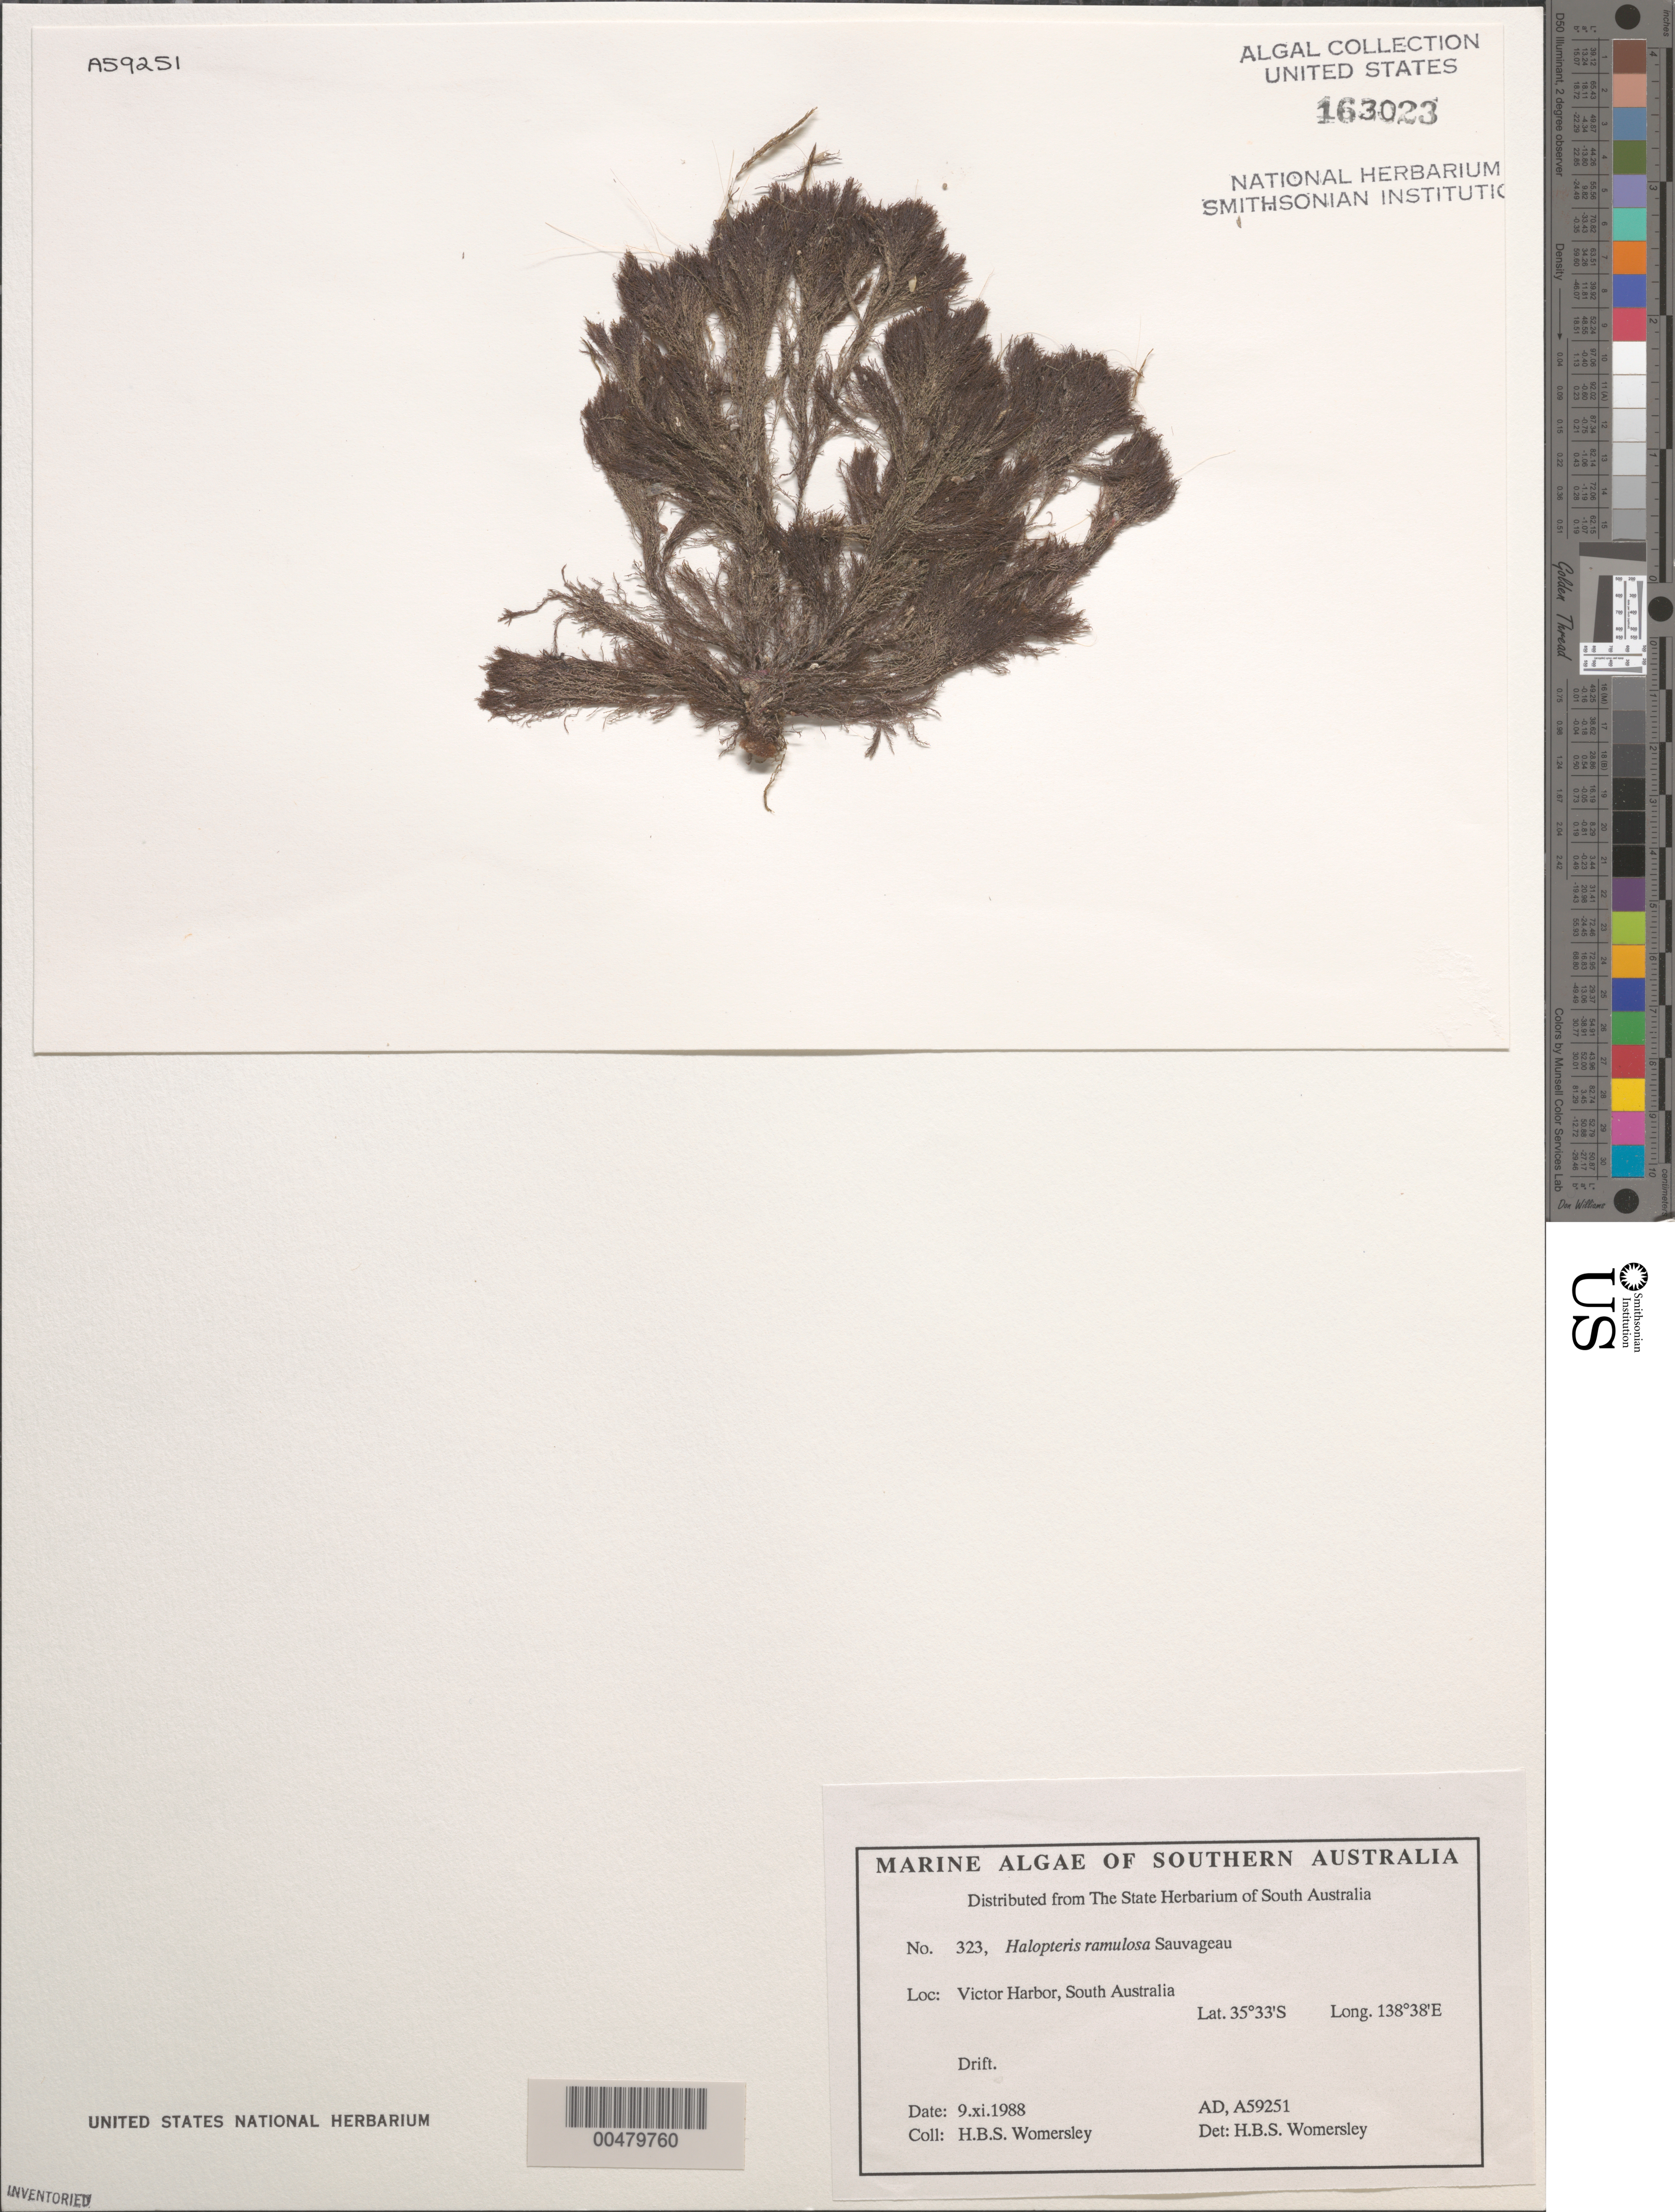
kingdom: Chromista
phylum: Ochrophyta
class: Phaeophyceae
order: Sphacelariales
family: Stypocaulaceae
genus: Halopteris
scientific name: Halopteris ramulosa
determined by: Womersley, H. B. S.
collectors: H. B. S. Womersley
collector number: Ad A59251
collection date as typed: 09 Sep 1988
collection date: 1988-09-09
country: Australia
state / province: South Australia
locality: Victor harbor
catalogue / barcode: US 163023